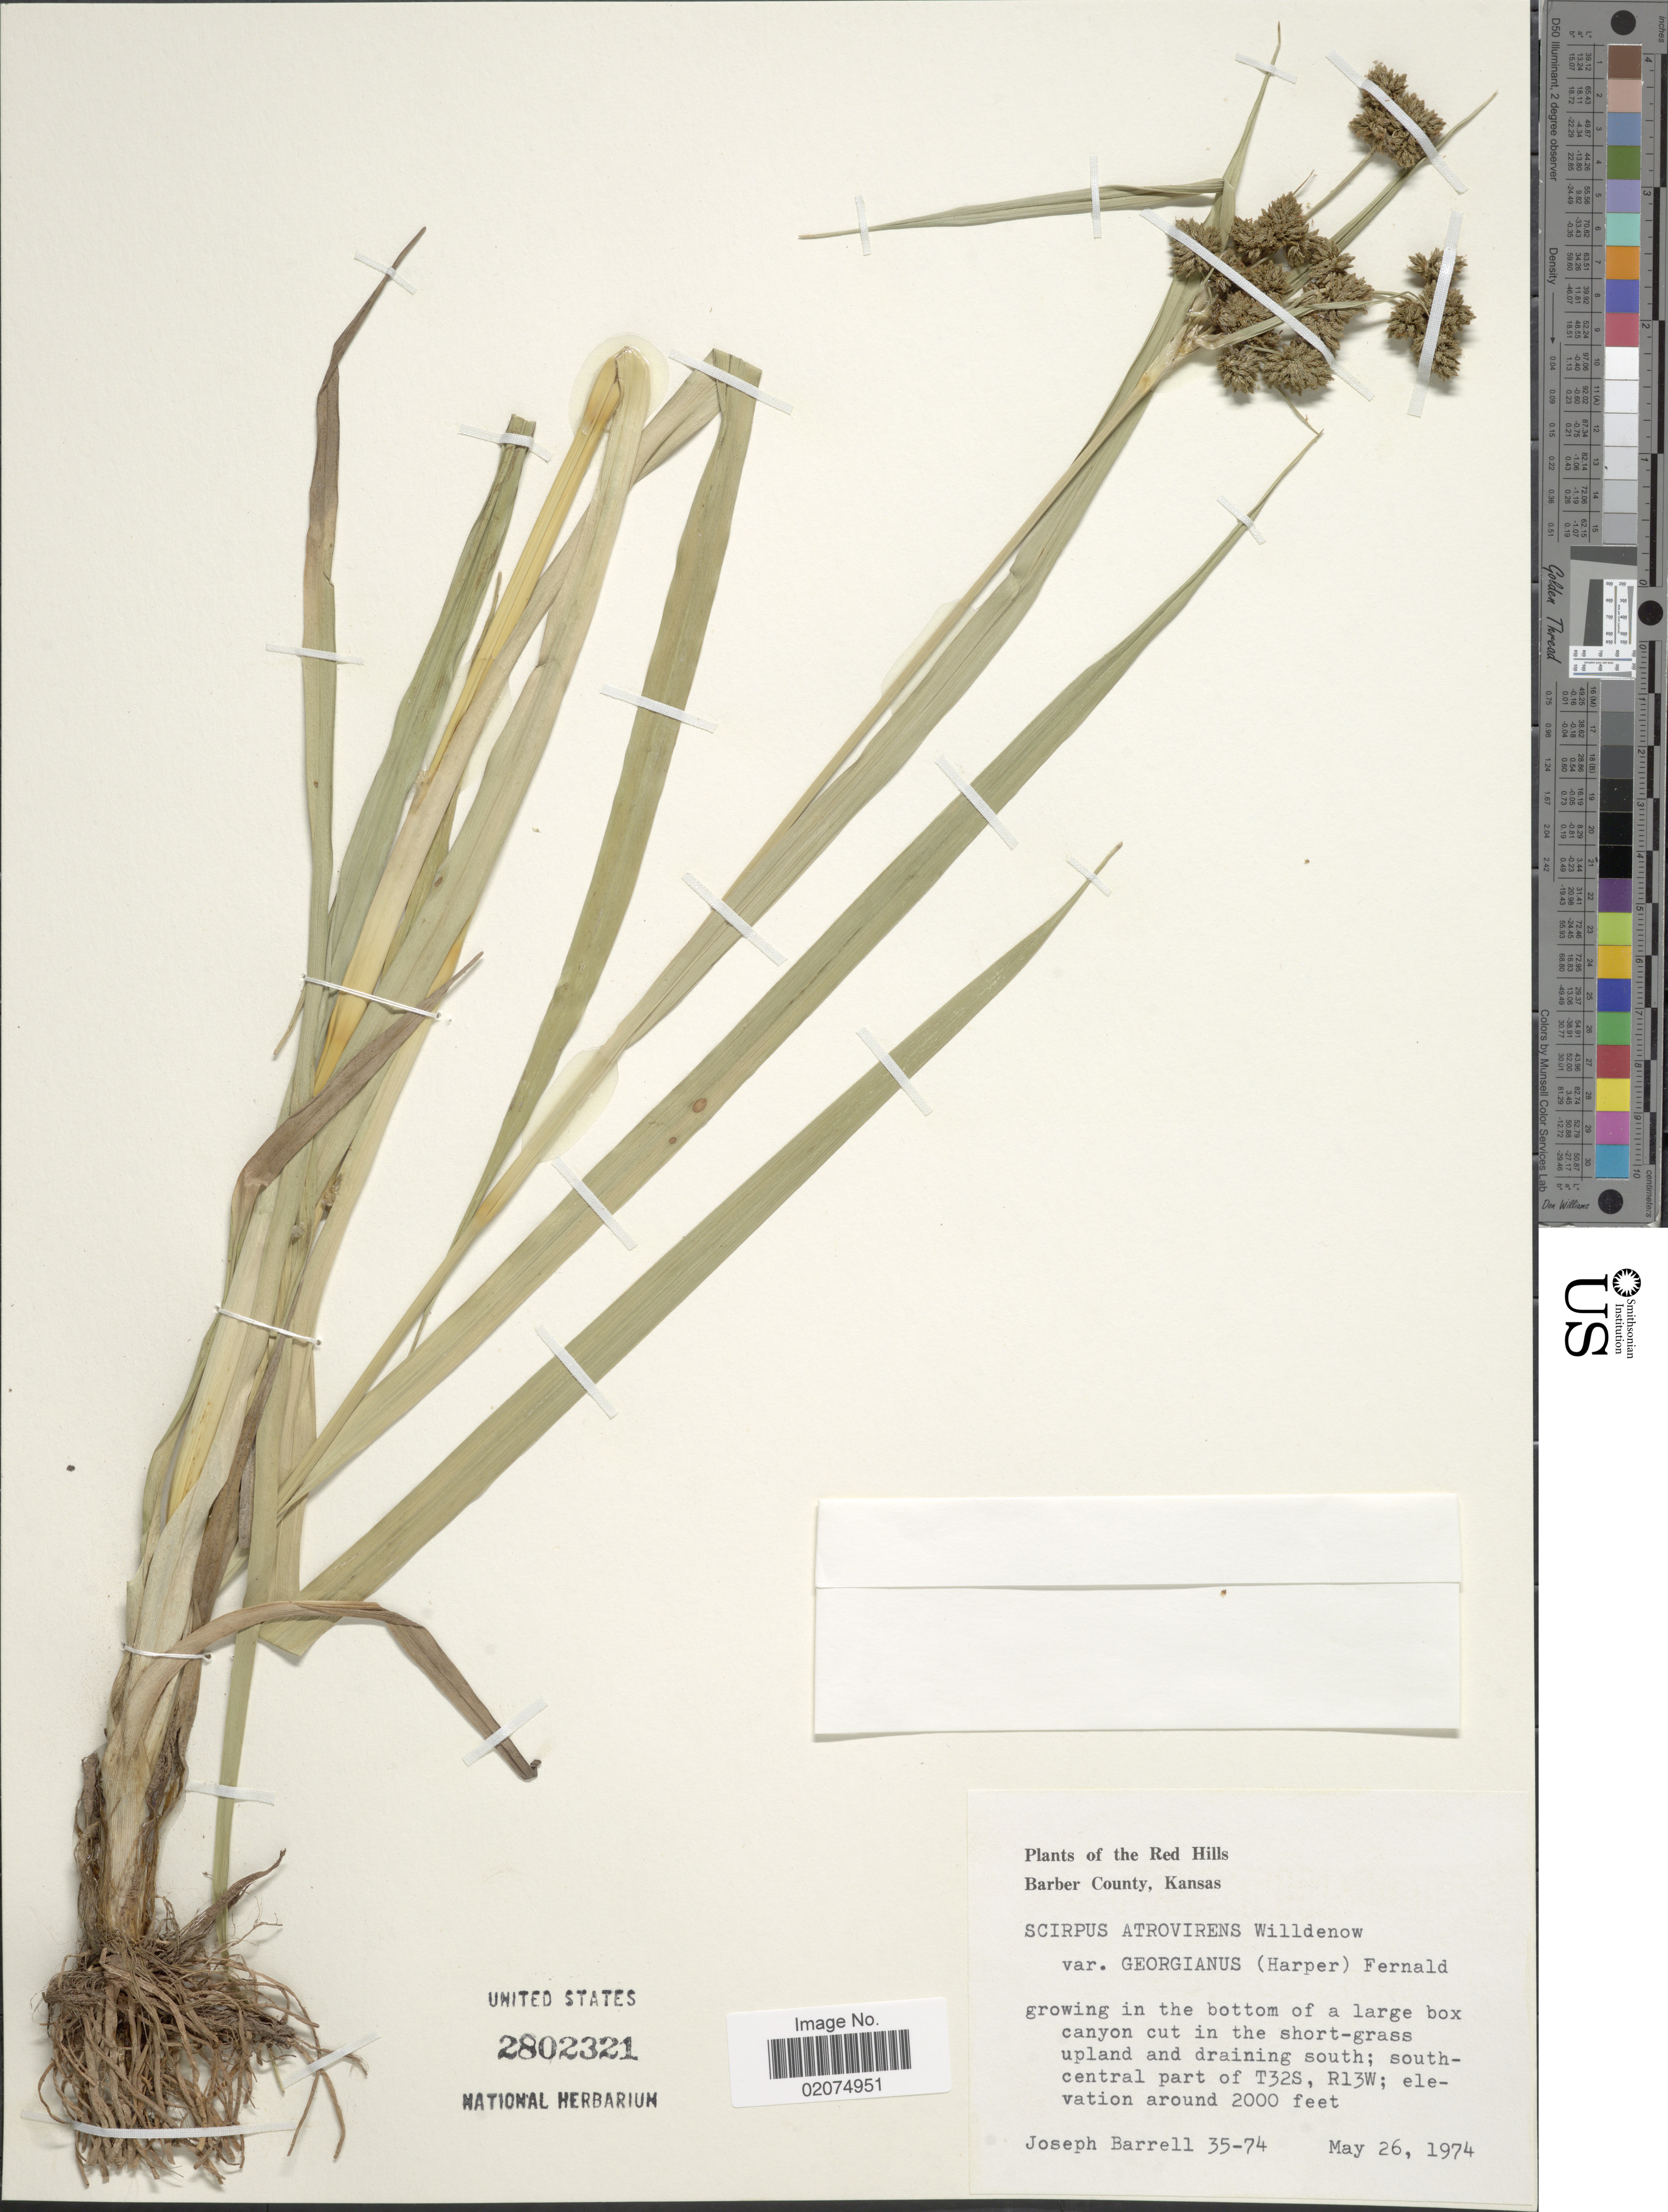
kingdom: Plantae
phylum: Tracheophyta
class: Liliopsida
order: Poales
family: Cyperaceae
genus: Scirpus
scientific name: Scirpus atrovirens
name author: Willd.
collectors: J. Barrell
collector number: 35-74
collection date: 1974-05-26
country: United States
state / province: Kansas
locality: Red Hills, Barber County, southcentral part of T32S, R13W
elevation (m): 610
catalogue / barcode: US 2802321